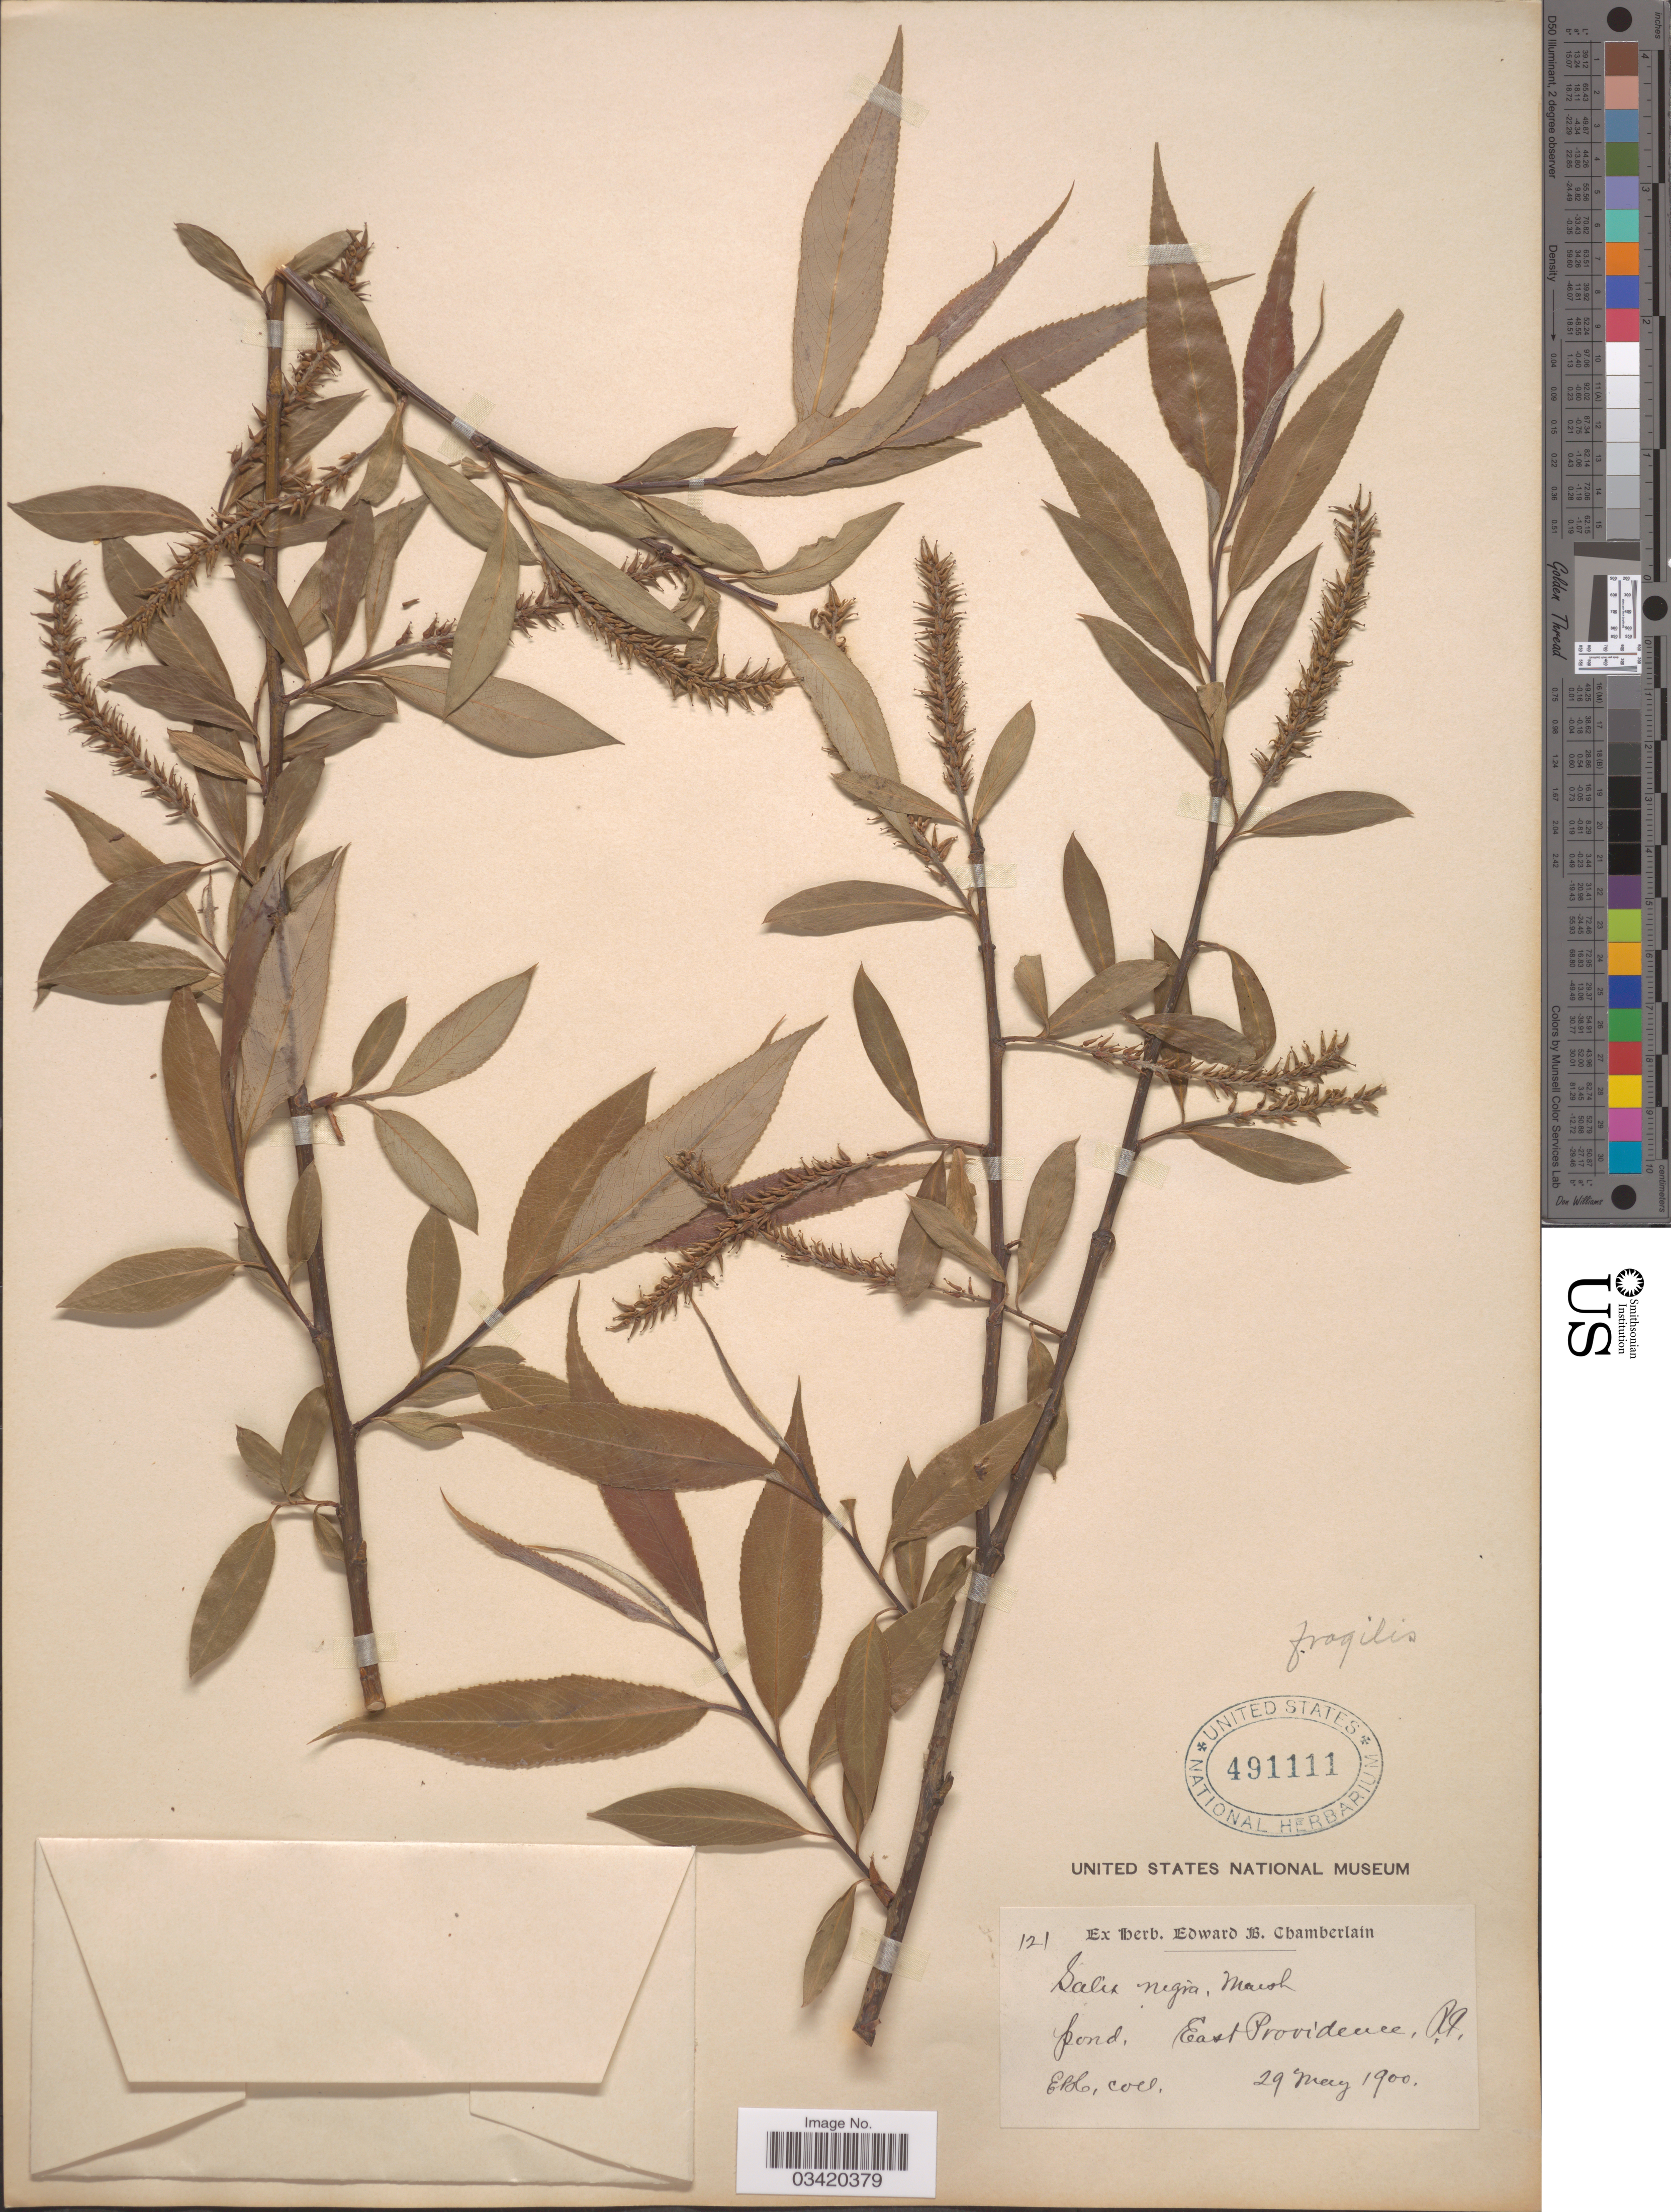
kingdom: Plantae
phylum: Tracheophyta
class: Magnoliopsida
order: Malpighiales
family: Salicaceae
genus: Salix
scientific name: Salix fragilis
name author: L.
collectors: E. Chamberlain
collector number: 121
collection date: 1900-05-29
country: United States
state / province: Rhode Island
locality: Pond, East Providence.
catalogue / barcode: US 491111